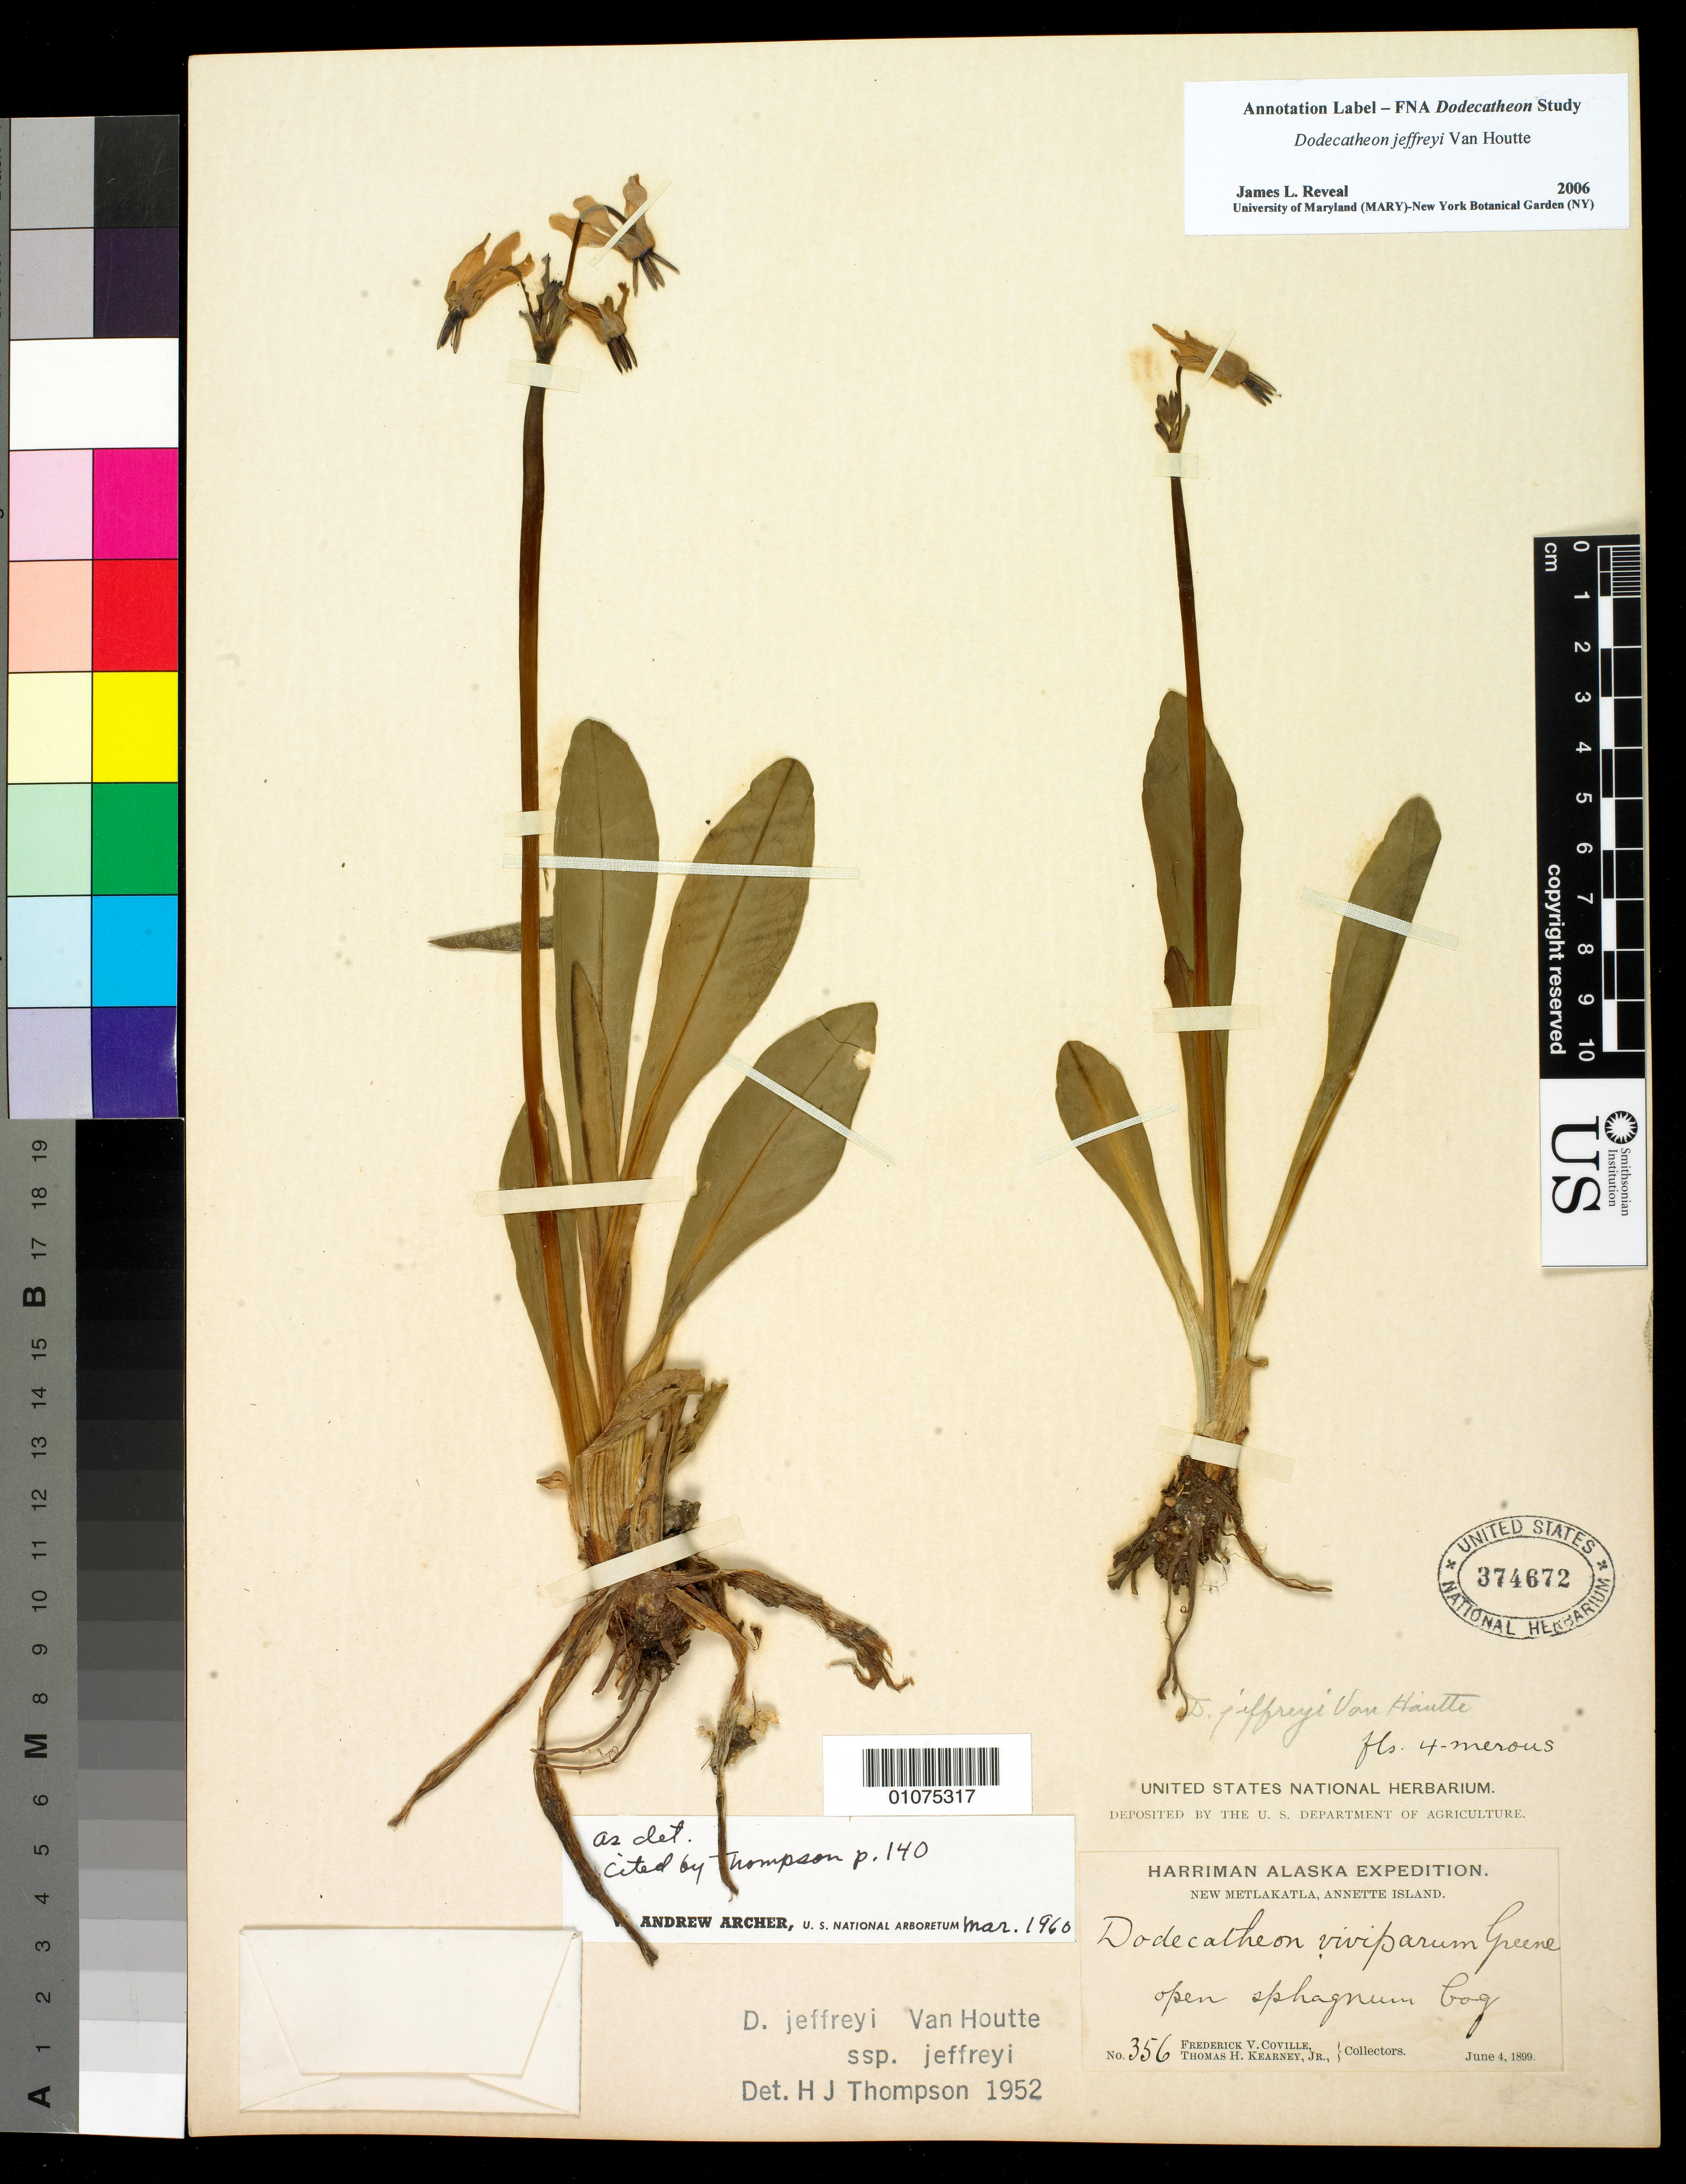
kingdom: Plantae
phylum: Tracheophyta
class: Magnoliopsida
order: Ericales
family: Primulaceae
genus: Dodecatheon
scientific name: Dodecatheon jeffreyi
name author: Van Houtte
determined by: Reveal, J. L.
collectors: F. V. Coville & T. H. Kearney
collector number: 356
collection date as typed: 4 Jun 1899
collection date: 1899-06-04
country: United States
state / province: Alaska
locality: New Metlakatla, Annette Island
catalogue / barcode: US 374672